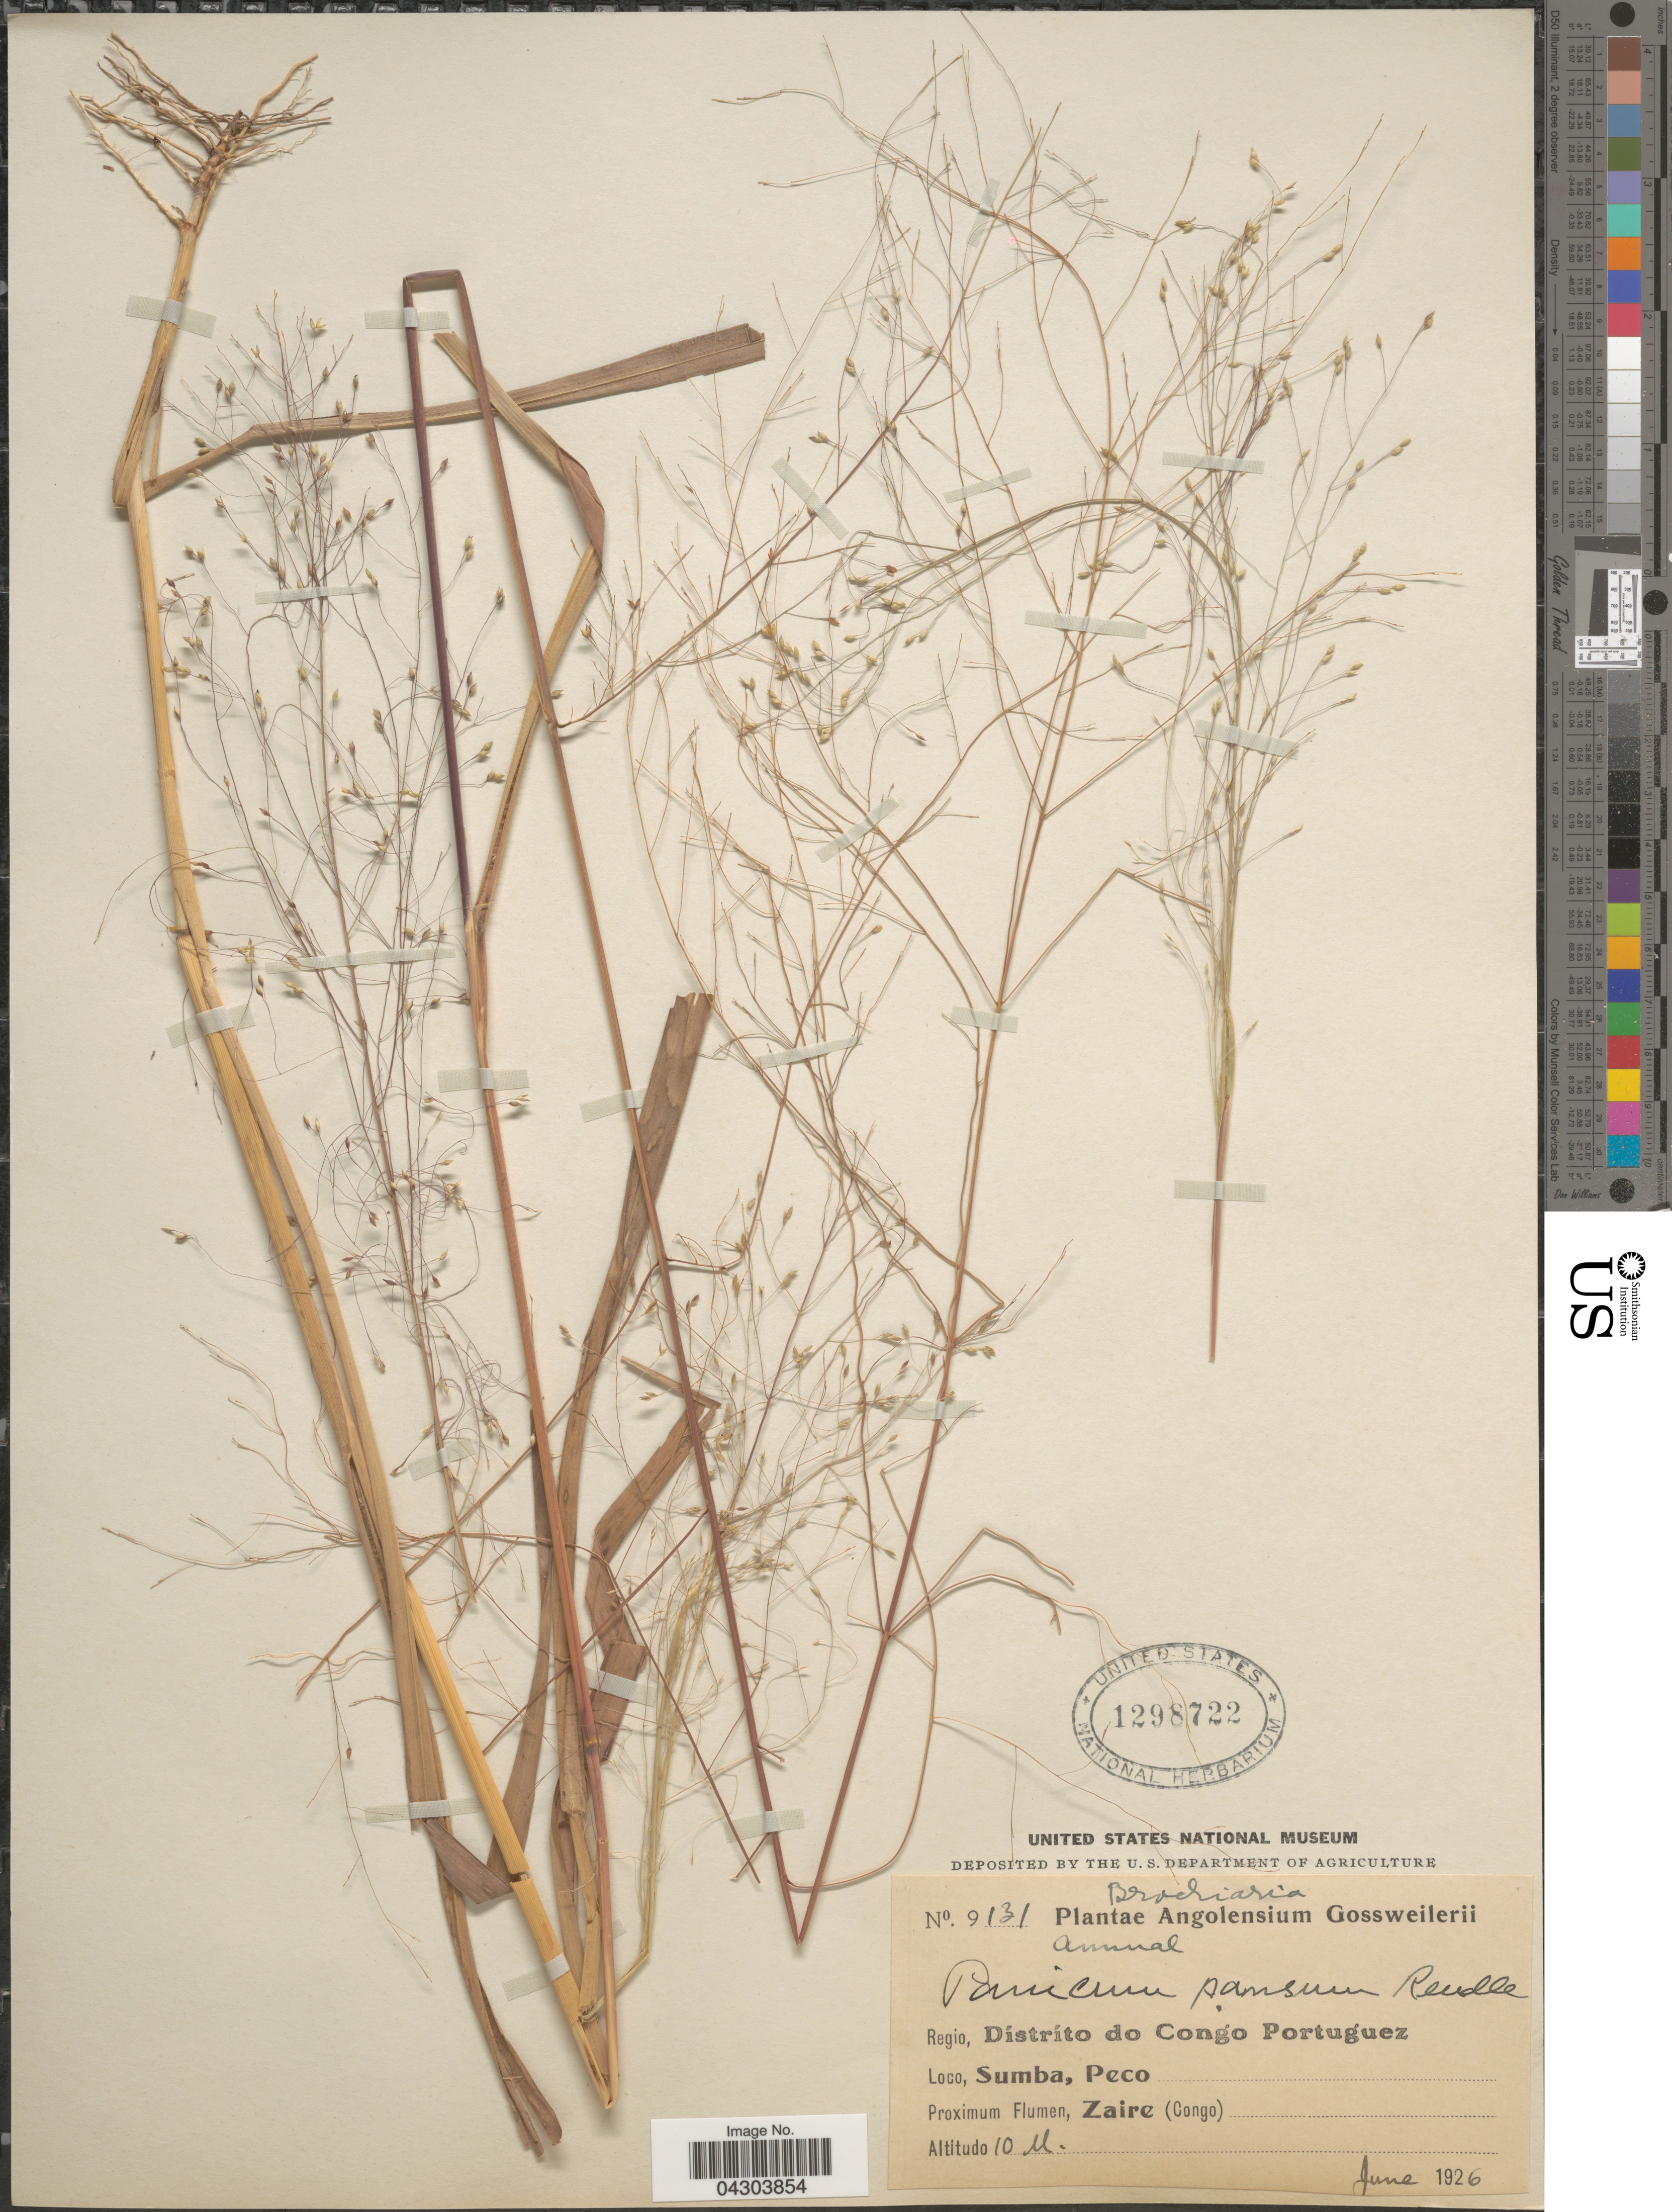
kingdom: Plantae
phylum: Tracheophyta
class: Liliopsida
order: Poales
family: Poaceae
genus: Panicum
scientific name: Panicum pansum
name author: Rendle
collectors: -. Gossweiler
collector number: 9131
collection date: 1926-06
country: Angola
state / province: Zaire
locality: Angolensium. Regio, Distrito do Congo Portuguez.Sumba, Peco. Proximum Flumen, Zaire (Congo).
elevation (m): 10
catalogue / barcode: US 1298722